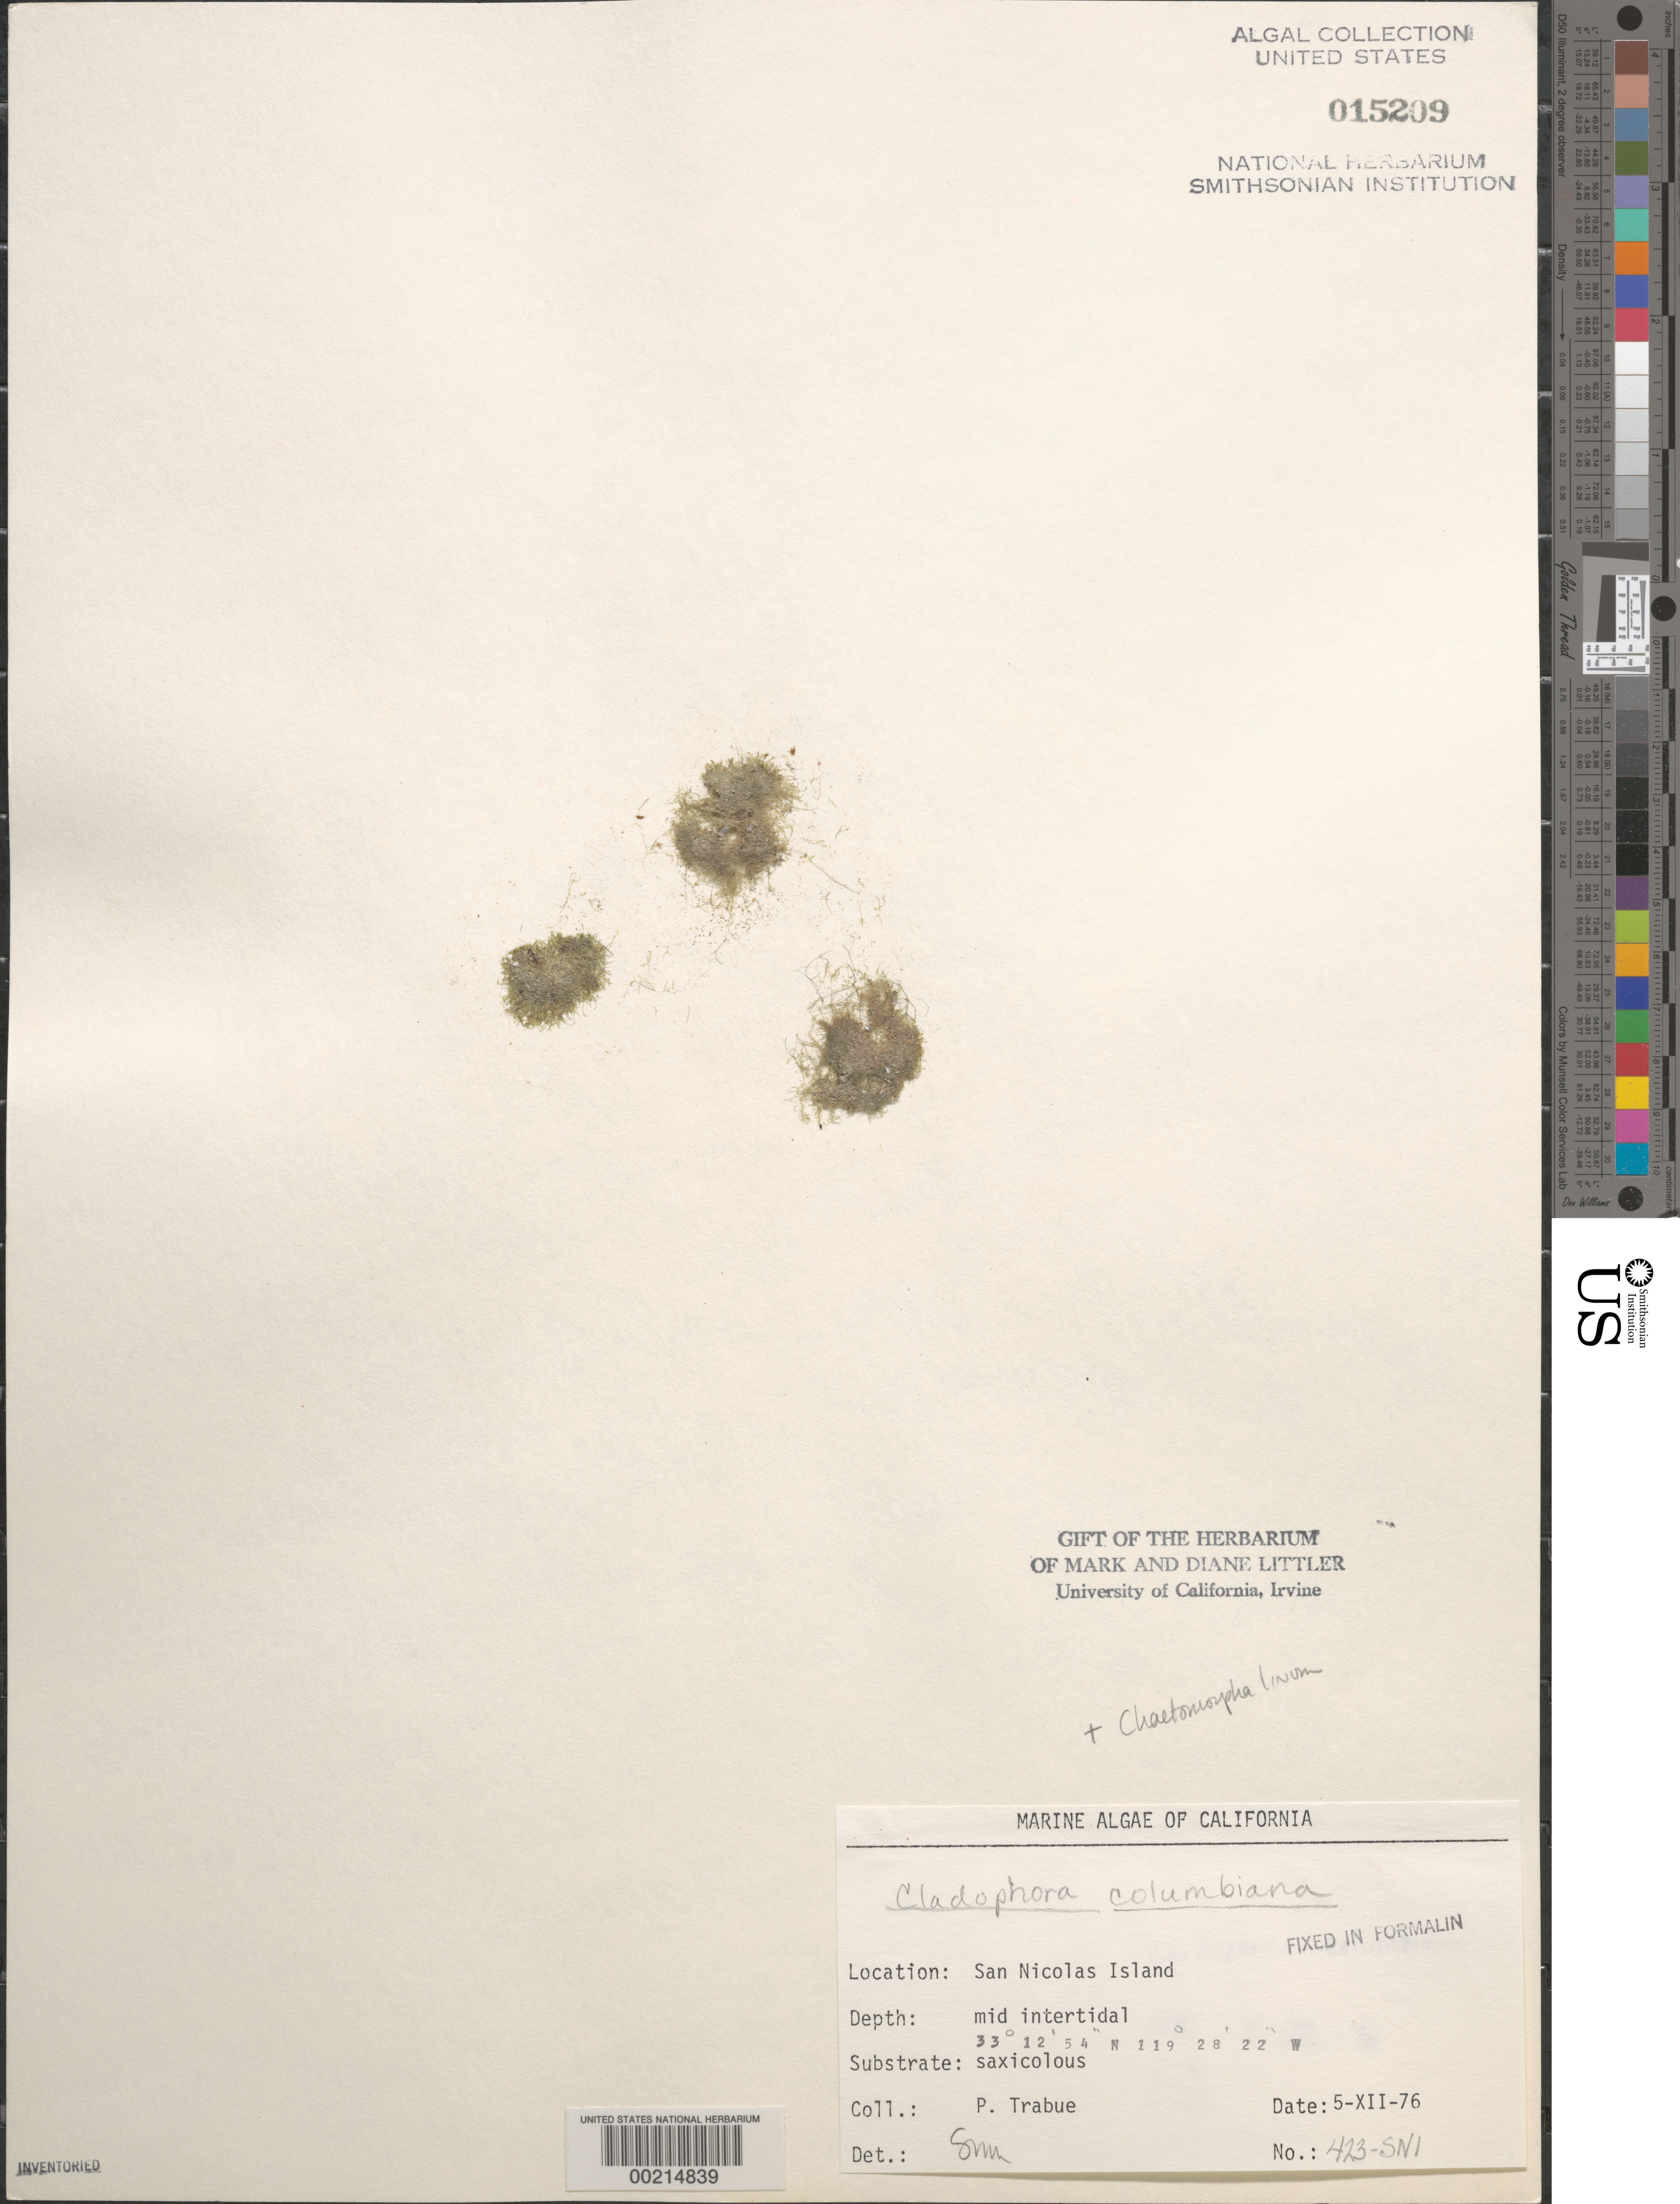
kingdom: Plantae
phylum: Chlorophyta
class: Ulvophyceae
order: Cladophorales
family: Cladophoraceae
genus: Cladophora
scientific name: Cladophora columbiana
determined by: Murray, S. N.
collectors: P. J. Trabue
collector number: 423-SNI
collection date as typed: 05 Dec 1976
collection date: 1976-12-05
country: United States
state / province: California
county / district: Ventura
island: San Nicolas Island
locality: Dutch Harbor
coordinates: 33 12'54"N, 119 28'22"W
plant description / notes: BLM-SOCALBIGHT Rocky Intertidal Survey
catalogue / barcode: US 15209